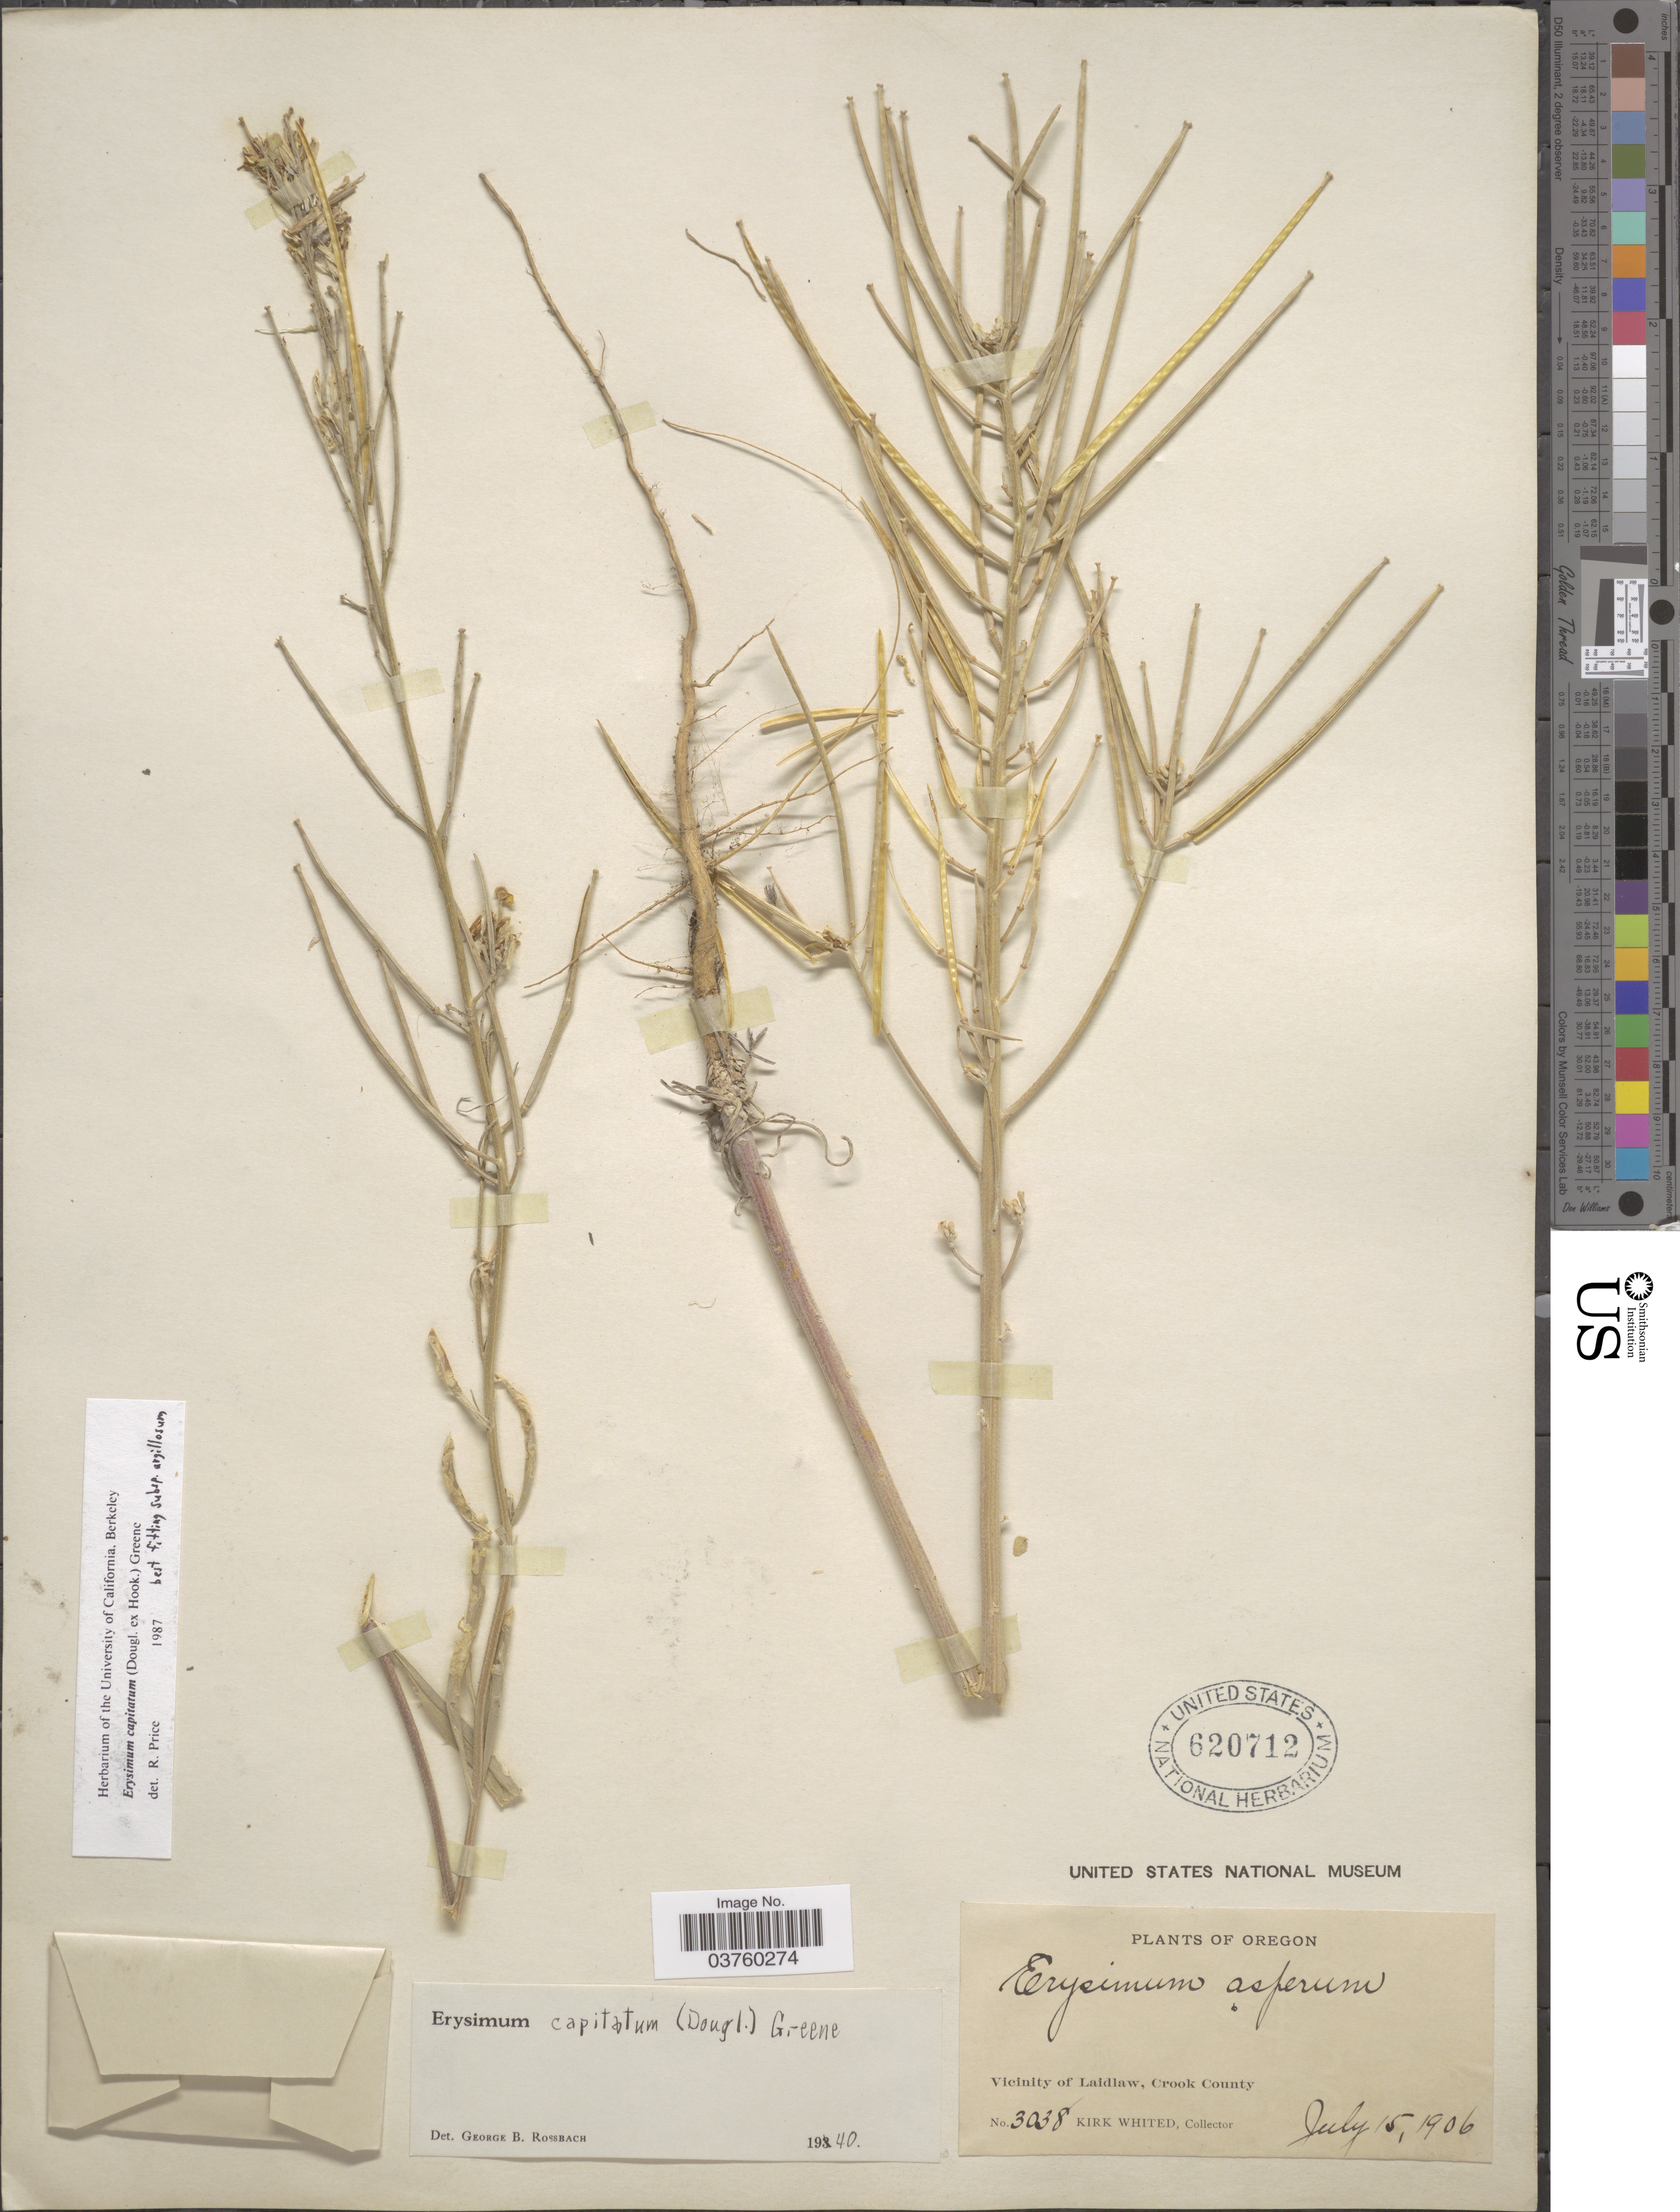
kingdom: Plantae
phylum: Tracheophyta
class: Magnoliopsida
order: Brassicales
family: Brassicaceae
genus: Erysimum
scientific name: Erysimum capitatum subsp. argillosum (Greene) R.A. Price comb. nov. ined.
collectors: K. Whited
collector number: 3038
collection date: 1906-07-15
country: United States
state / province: Oregon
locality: Vicinity of Laidlaw, Crook County.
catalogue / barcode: US 620712